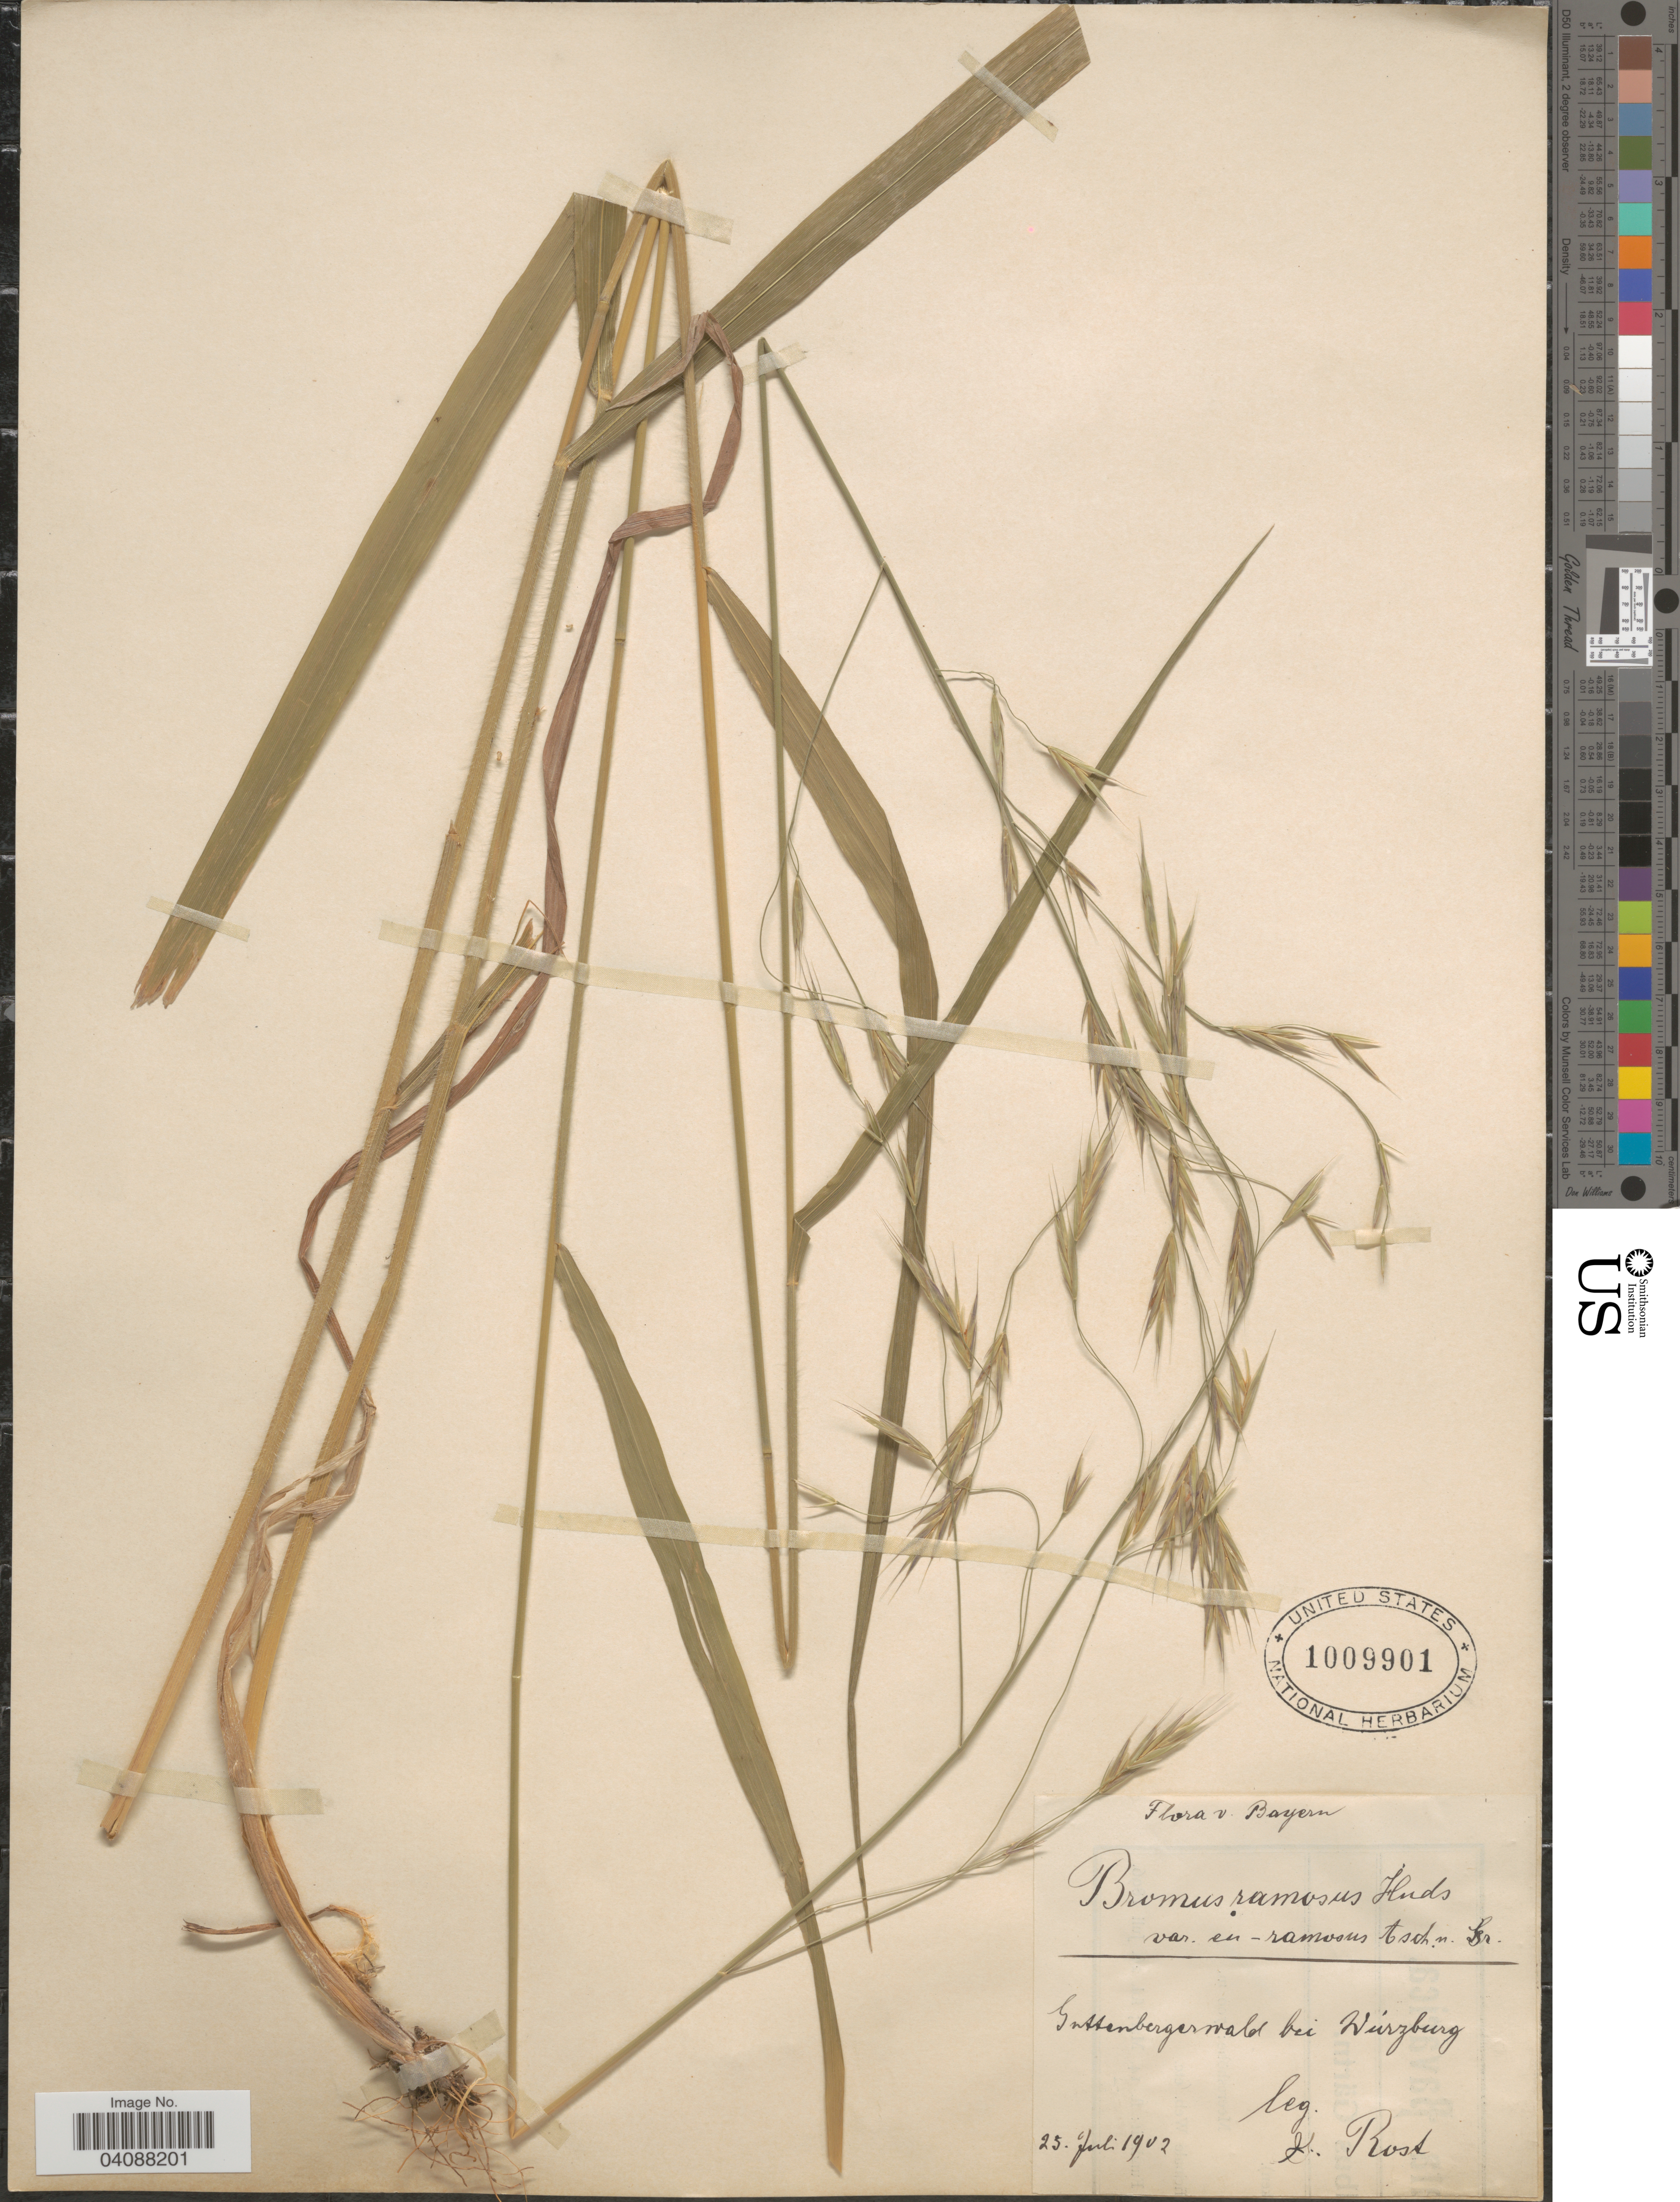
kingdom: Plantae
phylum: Tracheophyta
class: Liliopsida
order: Poales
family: Poaceae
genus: Bromus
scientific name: Bromus ramosus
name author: Huds.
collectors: G. Rost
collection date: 1902-07-25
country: Germany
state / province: Bayern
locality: Guttenbergerwald bei Wúrzburg.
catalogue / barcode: US 1009901